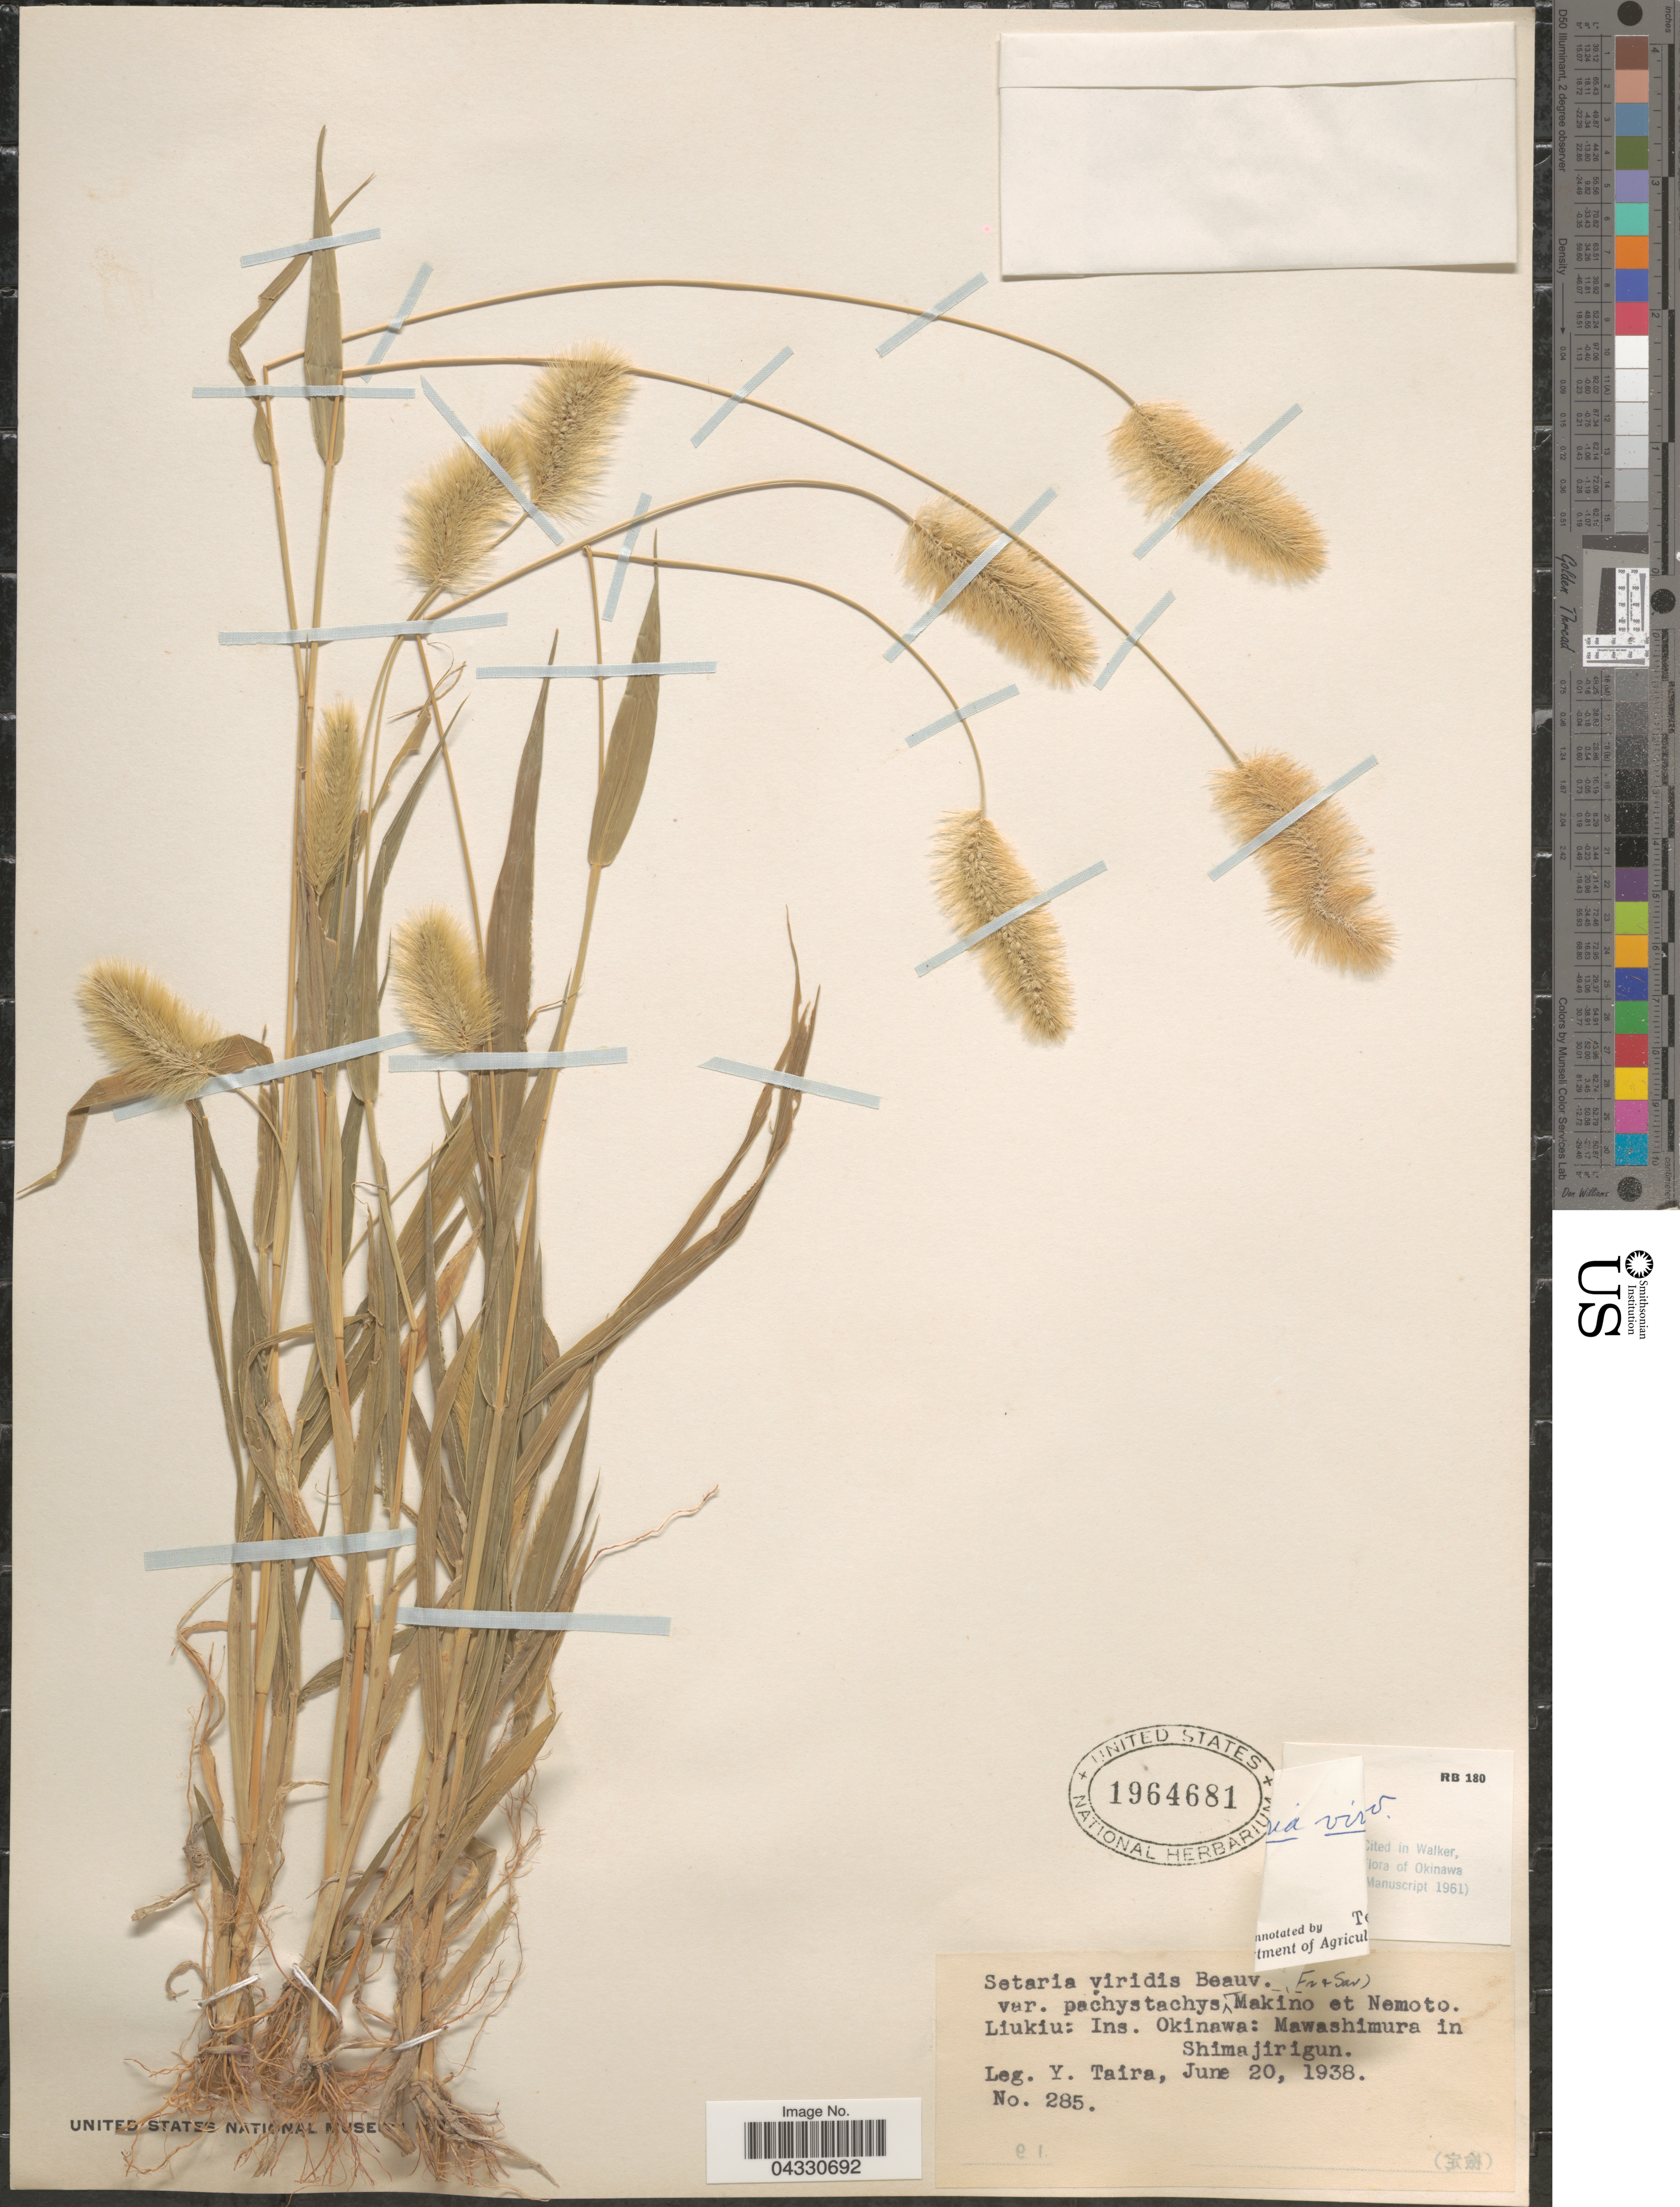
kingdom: Plantae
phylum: Tracheophyta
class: Liliopsida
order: Poales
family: Poaceae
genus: Setaria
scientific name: Setaria viridis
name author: (L.) P. Beauv.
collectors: Y. Taira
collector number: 285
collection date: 1938-06-20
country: Japan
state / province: Okinawa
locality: Liukiu: Ins. Okinawa: Mawashimura in Shimajirigun.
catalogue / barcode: US 1964681